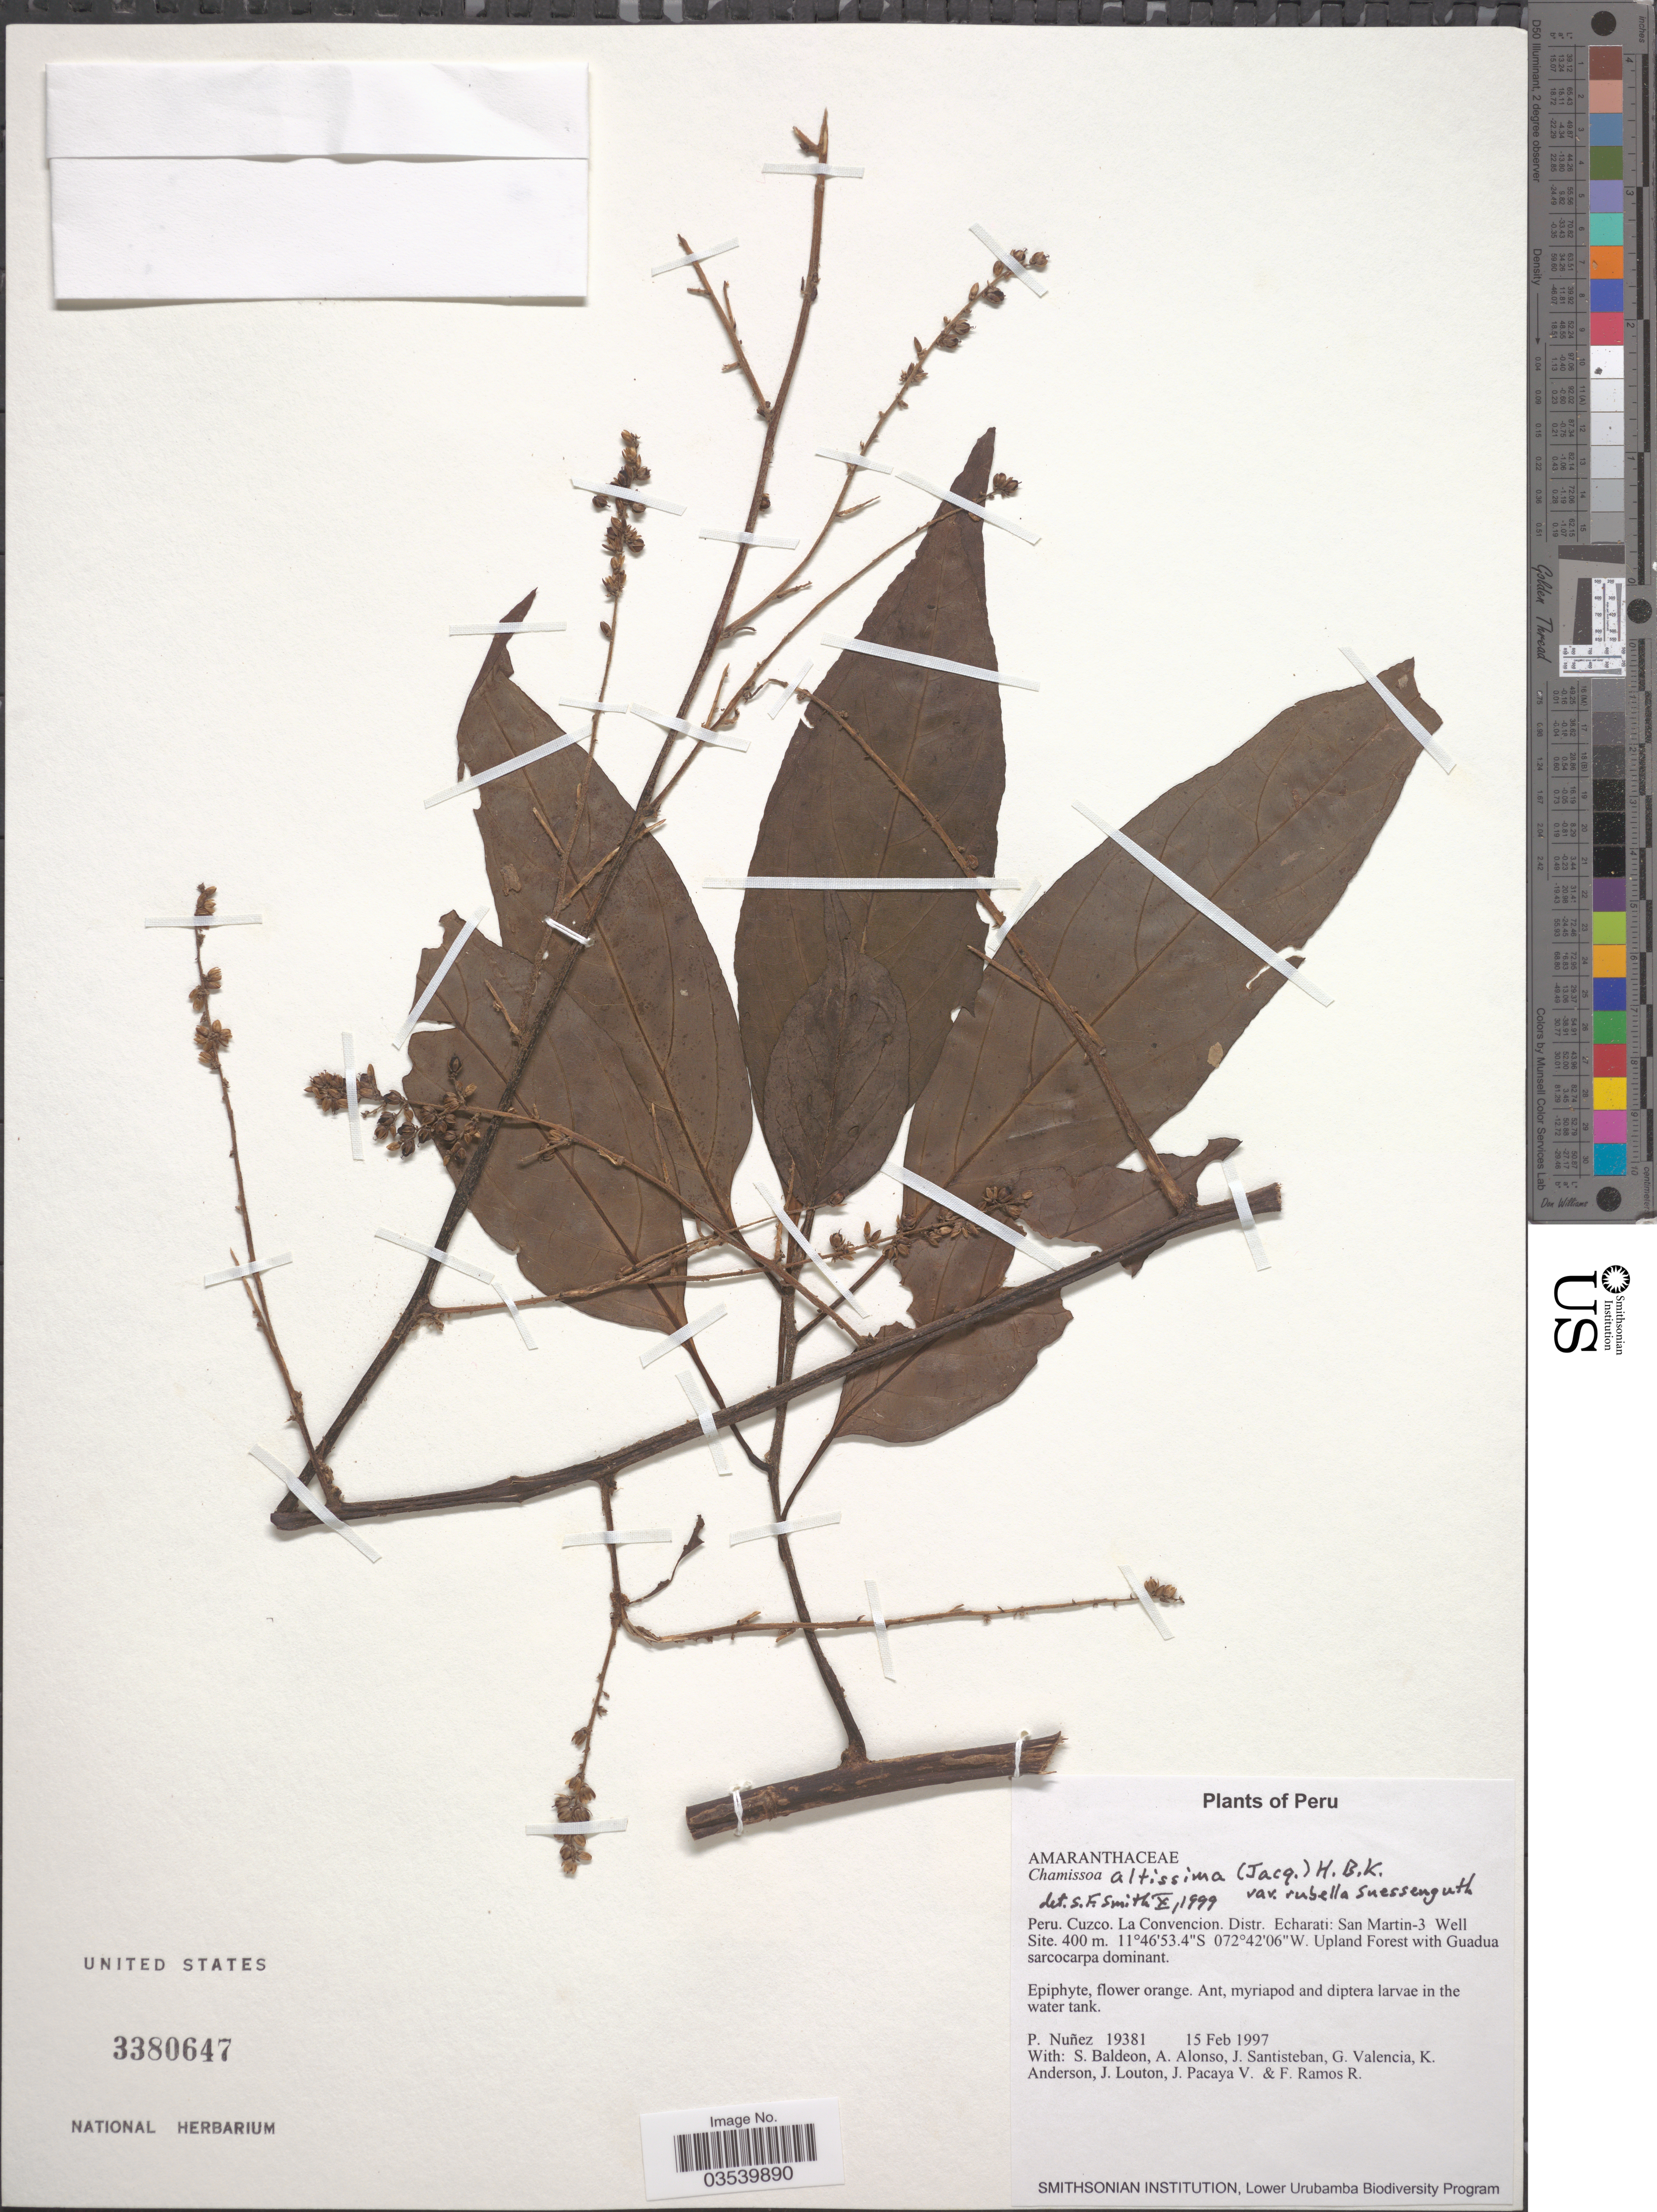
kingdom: Plantae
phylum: Tracheophyta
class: Magnoliopsida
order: Caryophyllales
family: Amaranthaceae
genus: Chamissoa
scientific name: Chamissoa altissima var. rubella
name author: Suess.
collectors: P. Nuñez V., S. Baldeon, A. Alonso, J. Santisteban & et al.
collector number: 19381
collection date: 1997-02-15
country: Peru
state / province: Cusco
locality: Cuzco. La Convencion. Distr. Echarati: San Martin-3 Well Site.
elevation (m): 400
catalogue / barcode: US 3380647